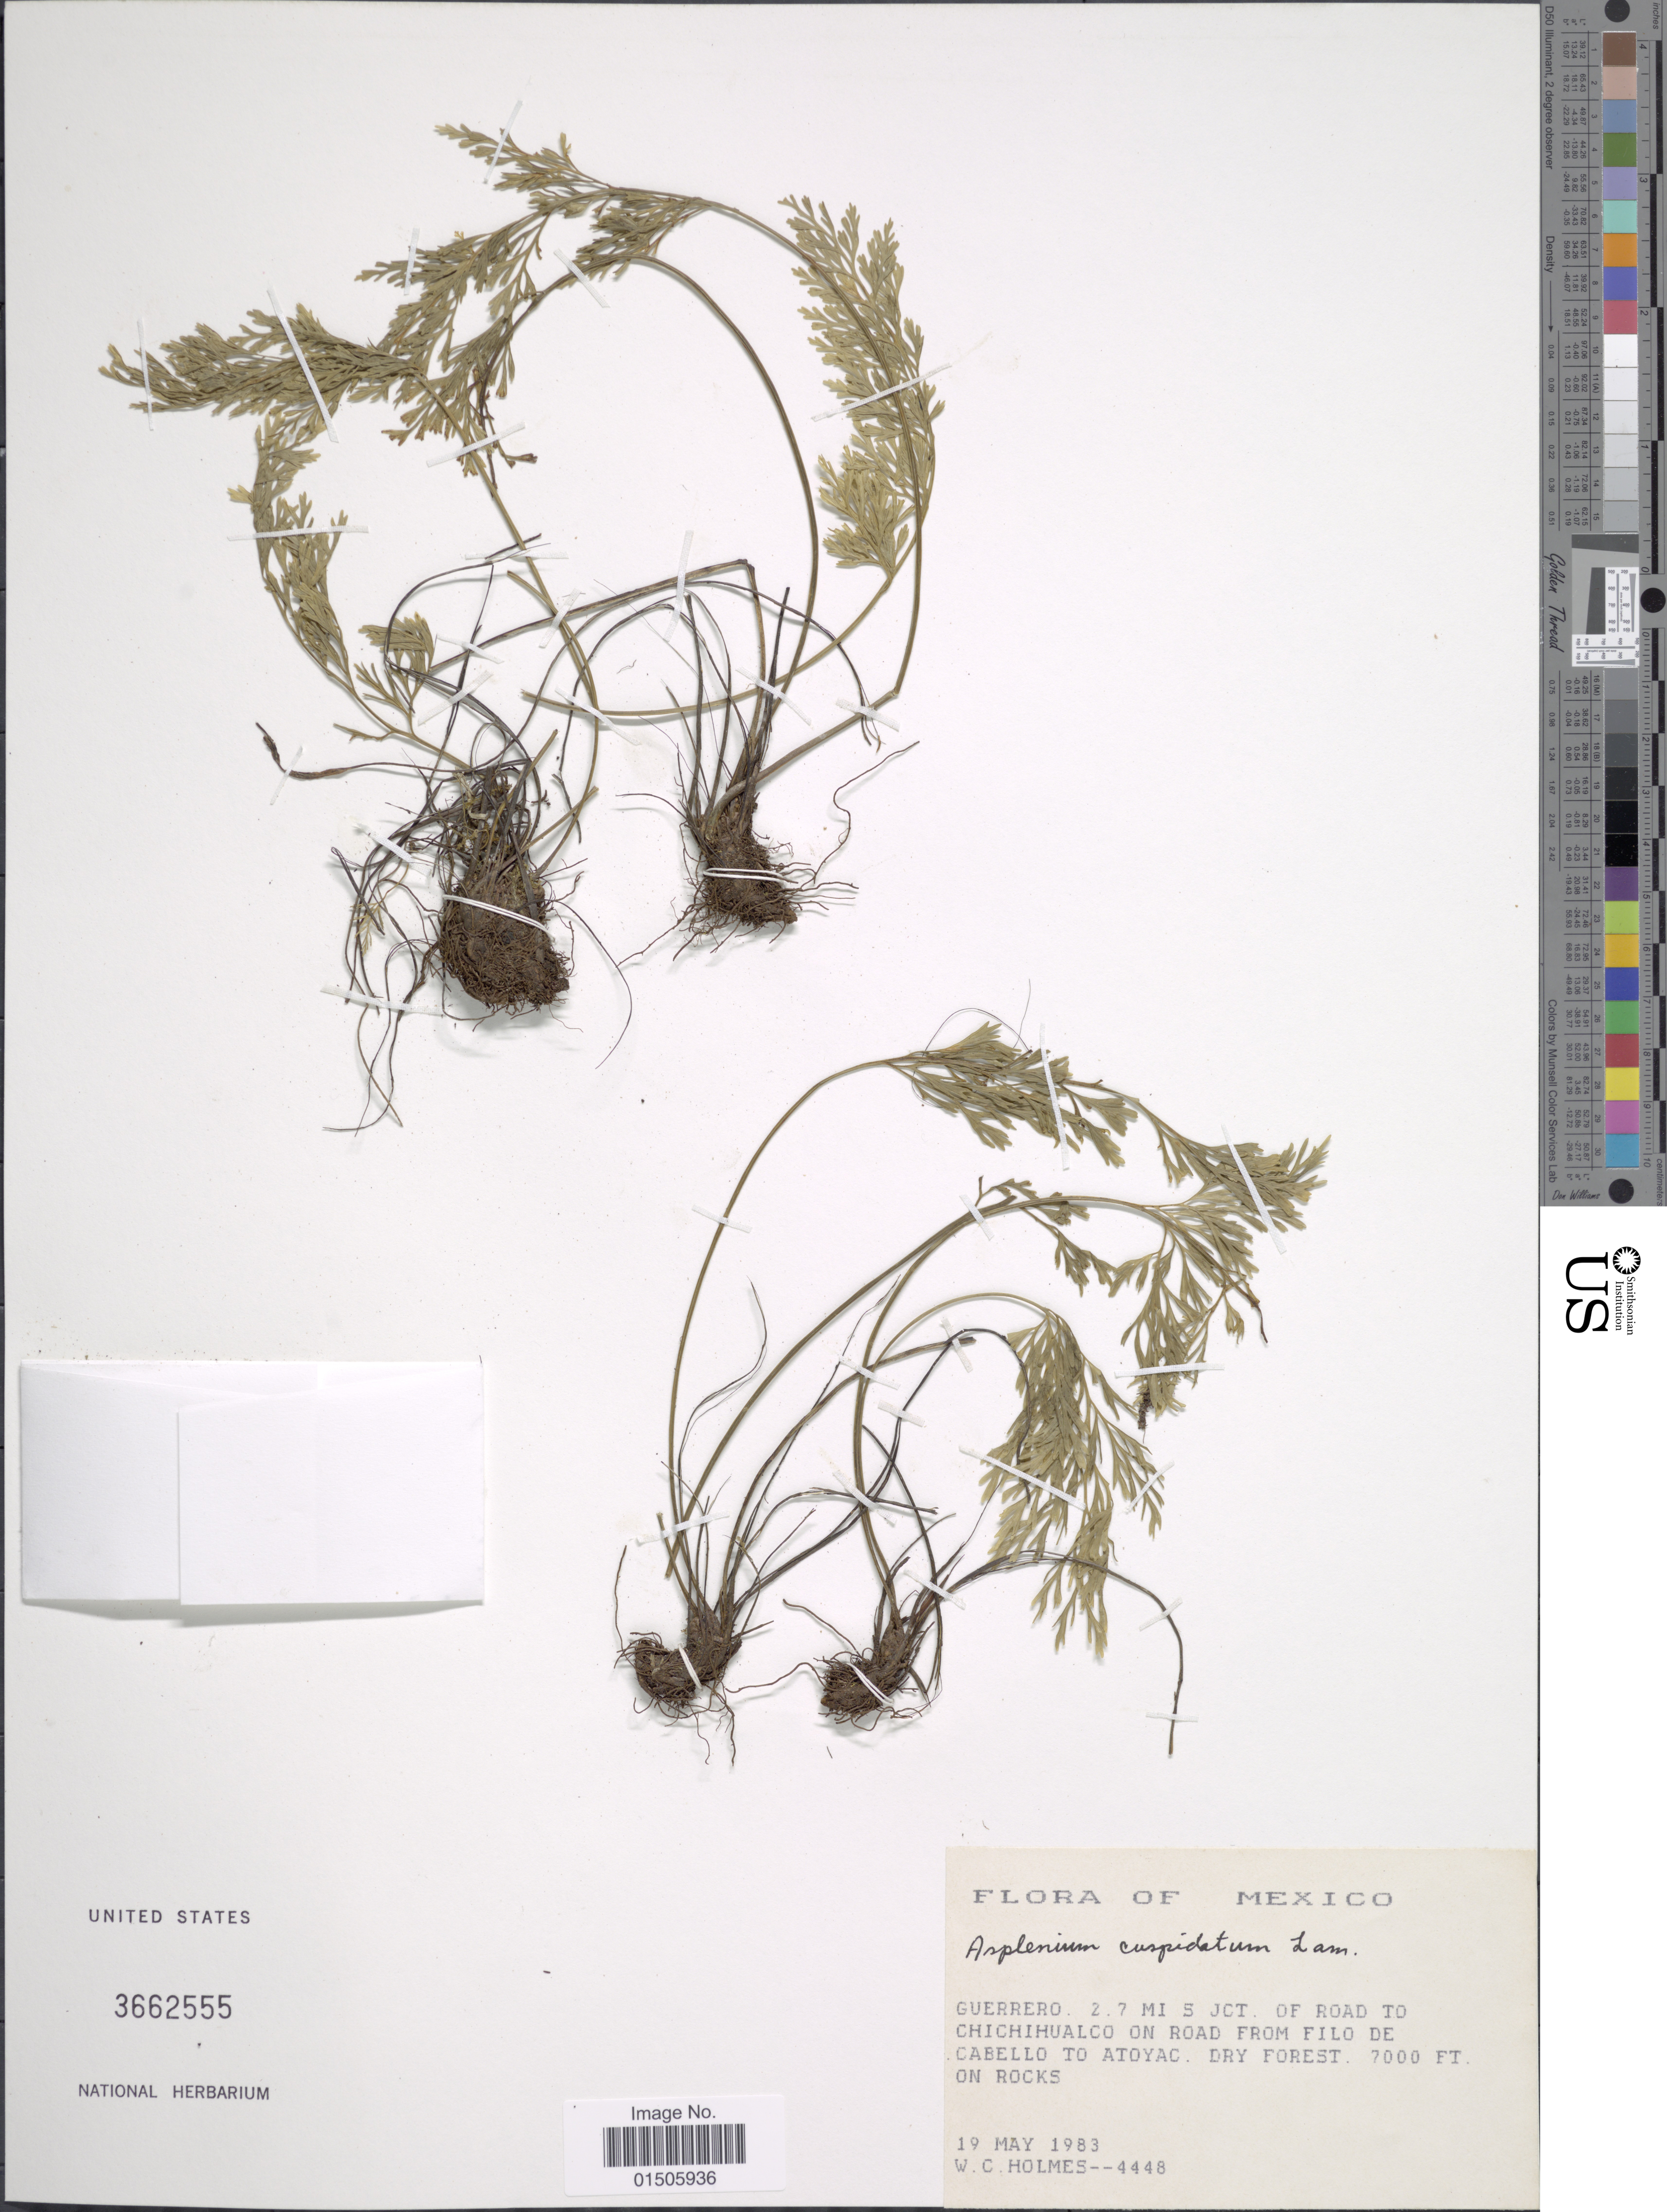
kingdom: Plantae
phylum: Tracheophyta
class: Polypodiopsida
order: Polypodiales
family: Aspleniaceae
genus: Asplenium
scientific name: Asplenium cuspidatum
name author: Lam.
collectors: W. Holmes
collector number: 4448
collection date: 1983-05-19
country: Mexico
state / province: Guerrero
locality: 2.7 mi 5 jct. of road to Chichihualco on road from filo de Cabello to Atoyac.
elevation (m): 2134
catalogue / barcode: US 3662555